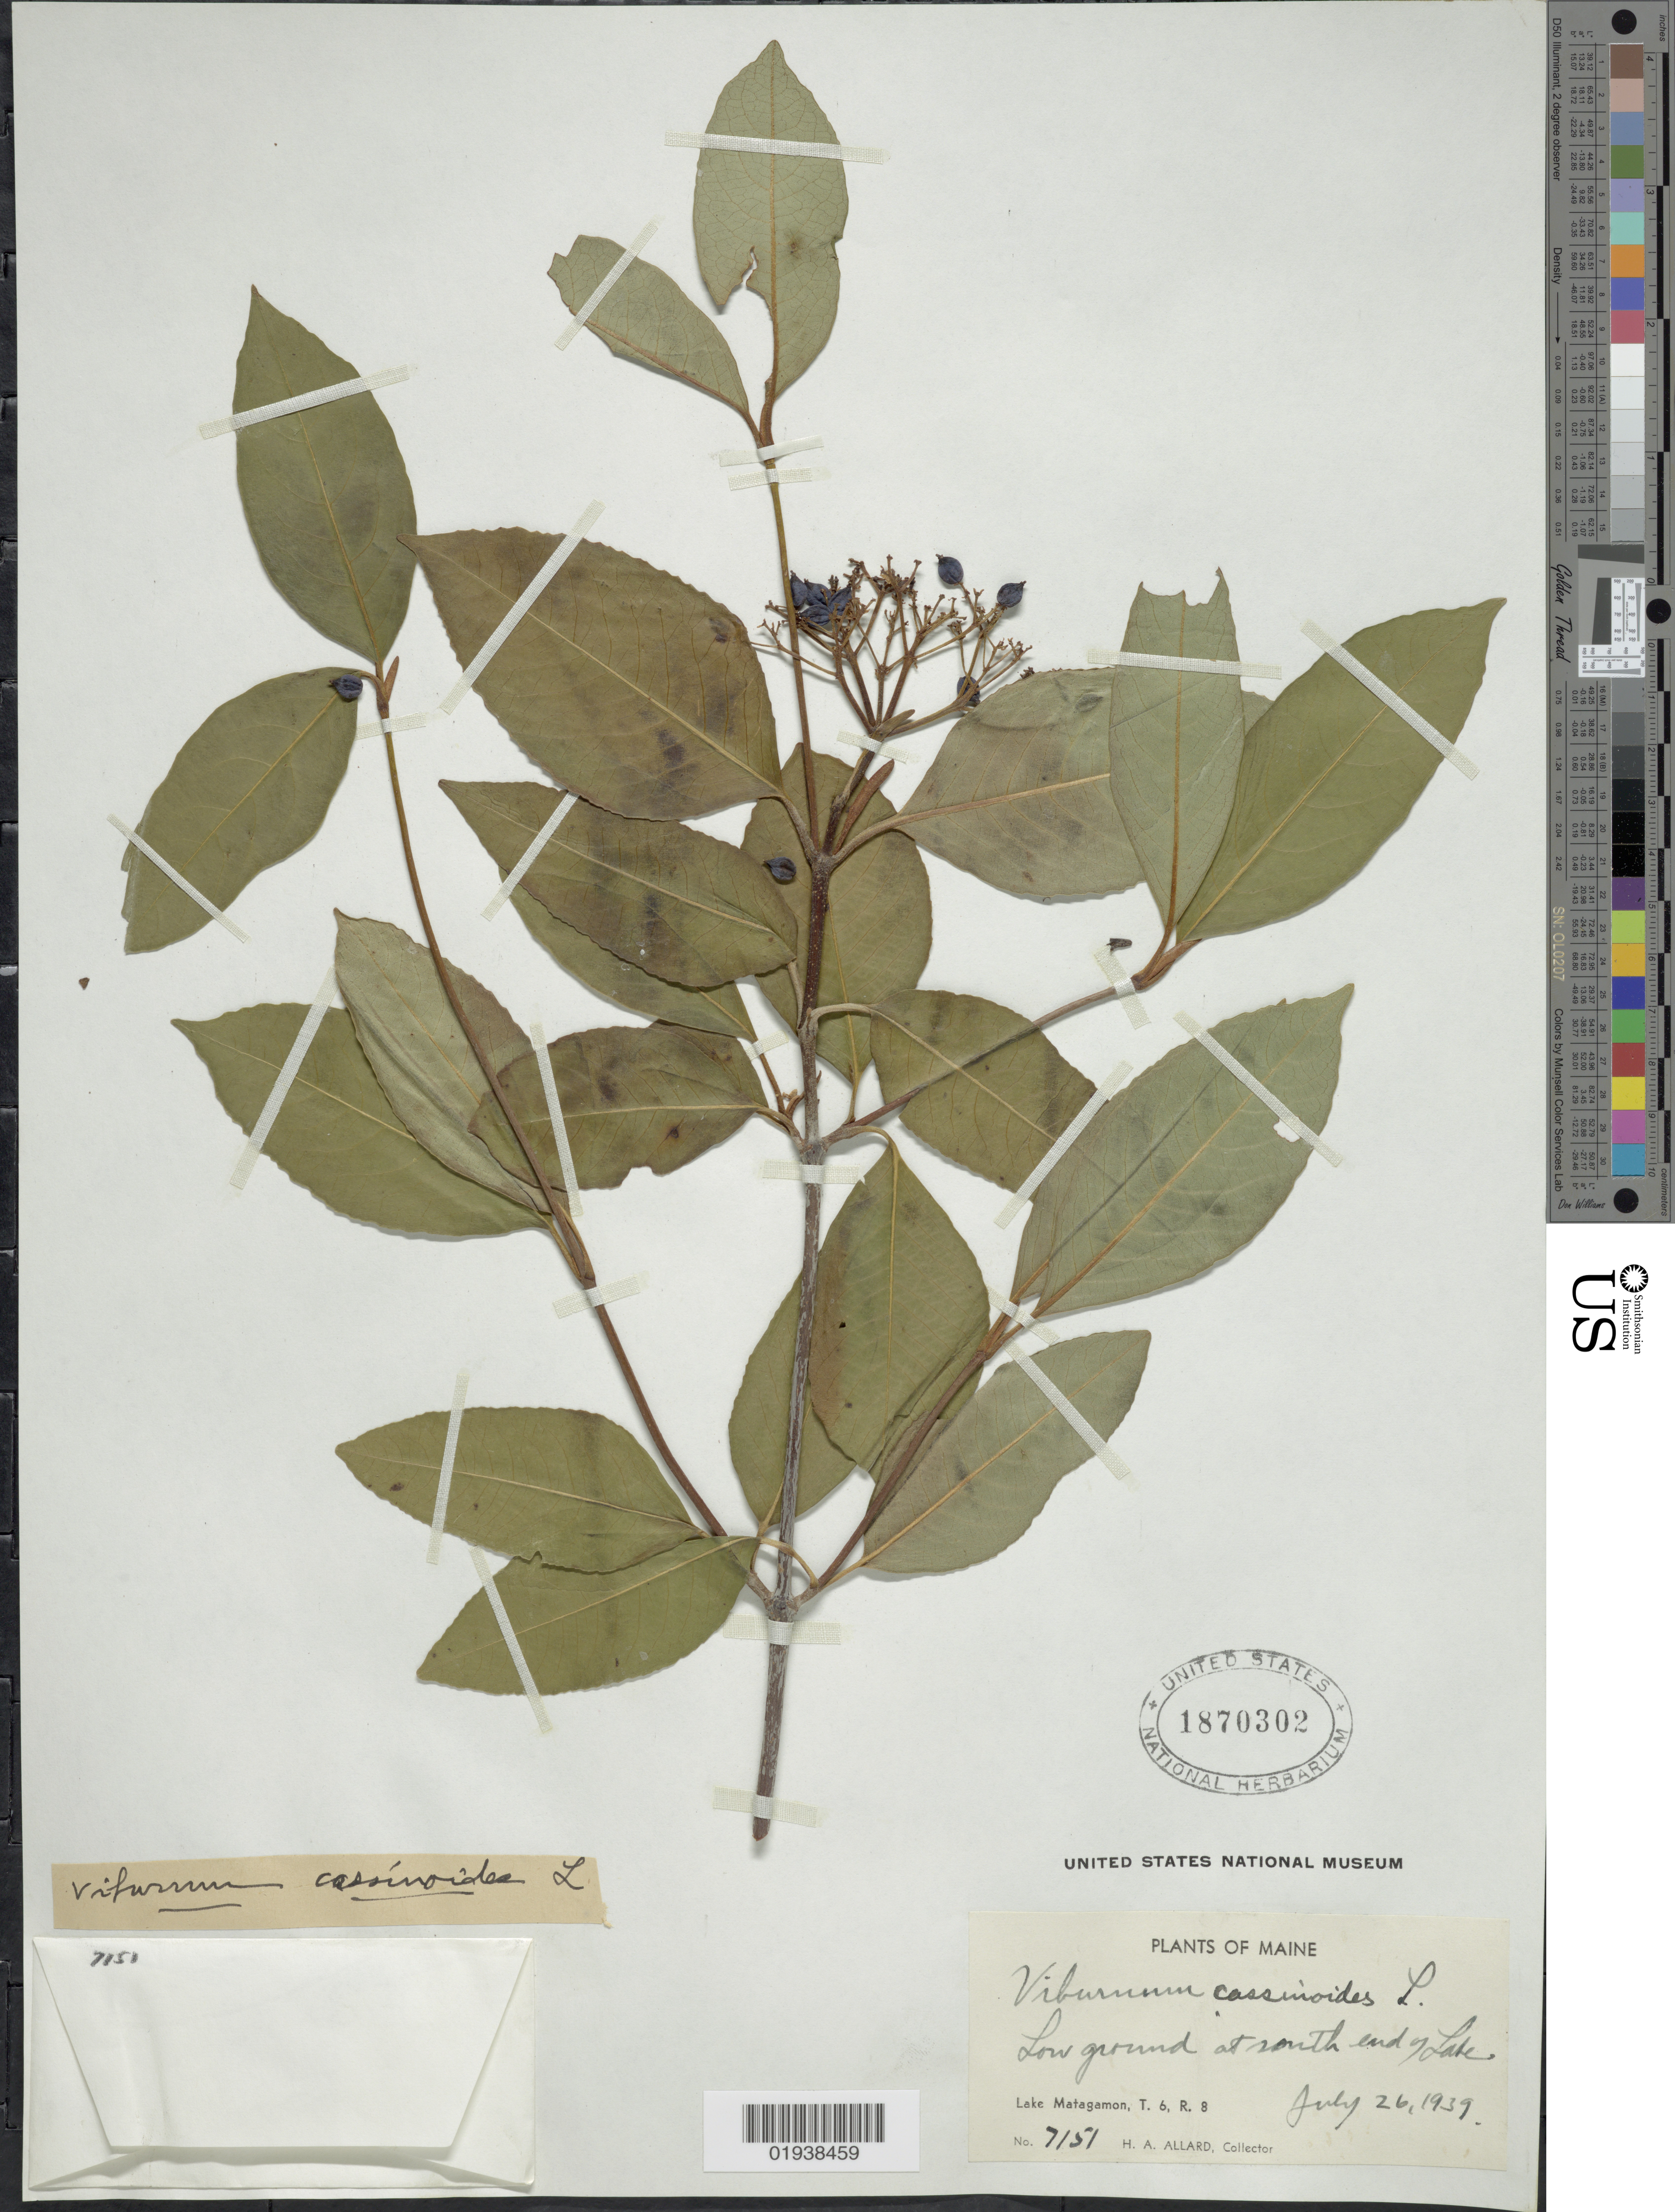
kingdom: Plantae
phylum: Tracheophyta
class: Magnoliopsida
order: Dipsacales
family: Viburnaceae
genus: Viburnum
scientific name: Viburnum cassinoides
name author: L.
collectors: H. A. Allard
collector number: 7151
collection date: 1939-07-26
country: United States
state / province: Maine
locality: Low ground at south end Lake. Lake Matagamon, T. 6, R. 8.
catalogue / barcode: US 1870302